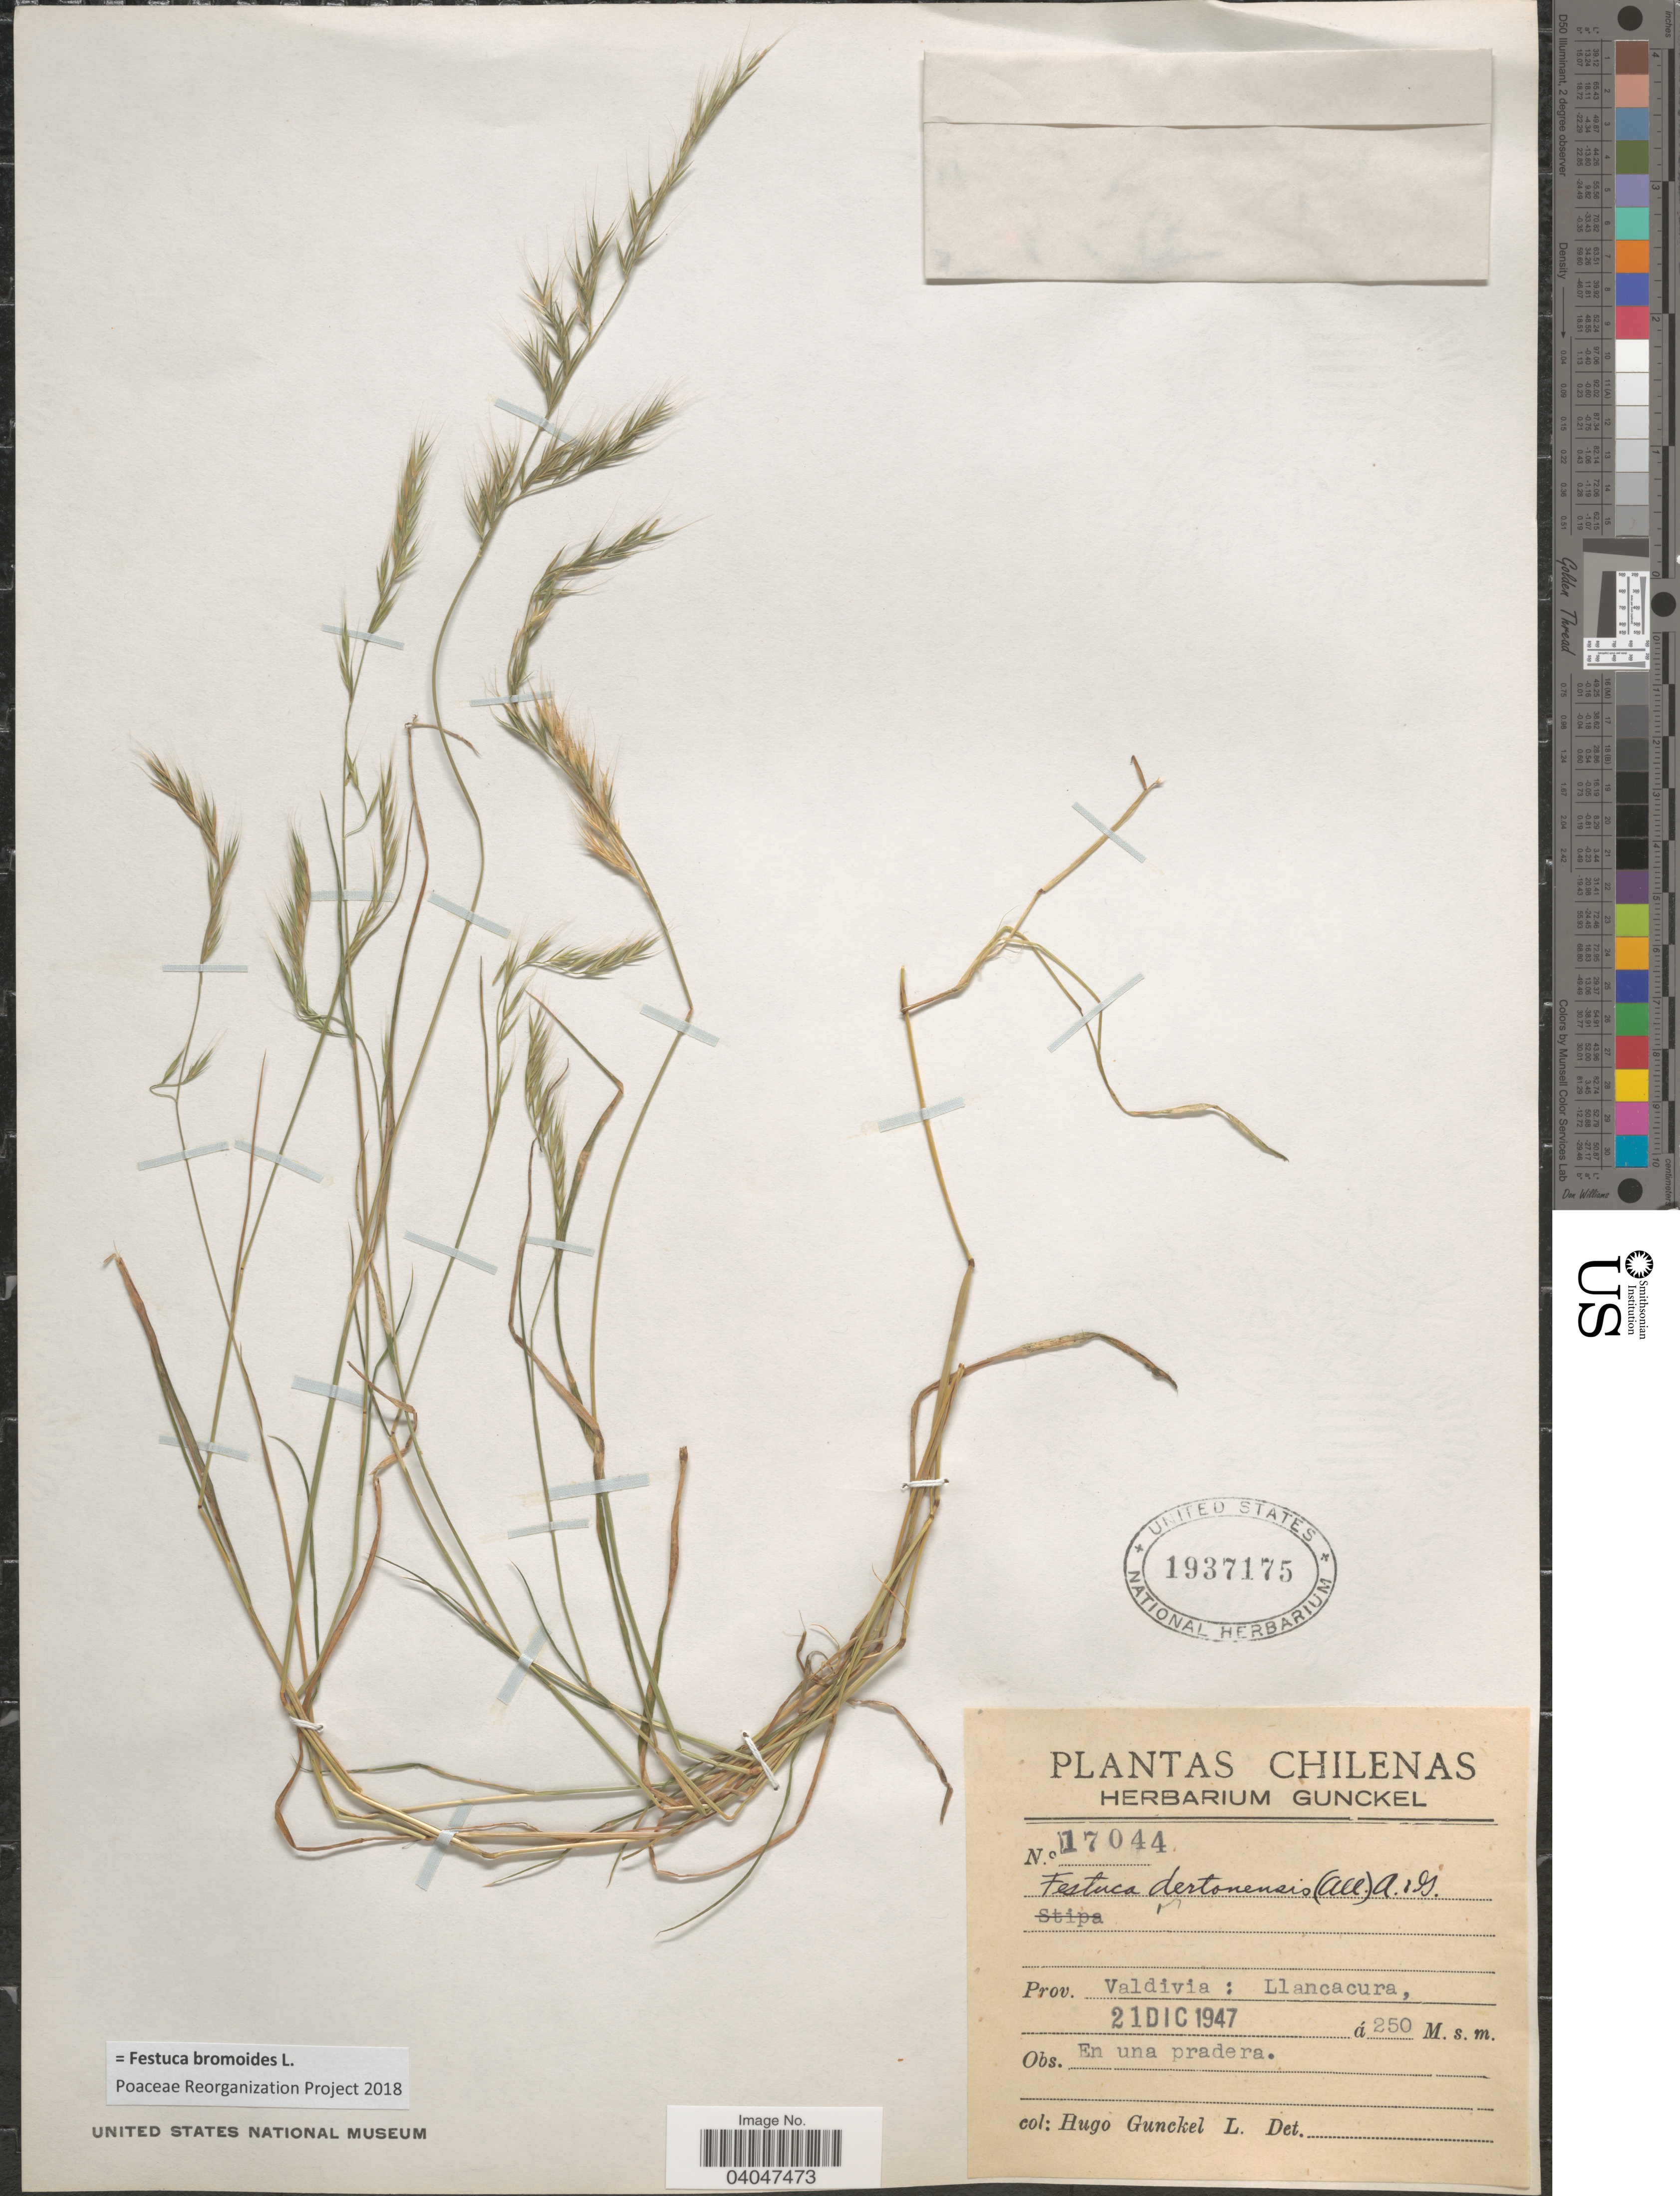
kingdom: Plantae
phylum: Tracheophyta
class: Liliopsida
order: Poales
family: Poaceae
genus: Festuca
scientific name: Festuca bromoides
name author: L.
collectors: H. Gunckel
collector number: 17044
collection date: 1947-12-21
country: Chile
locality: Prov. Valdivia: Llancacura.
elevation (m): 250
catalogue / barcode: US 1937175